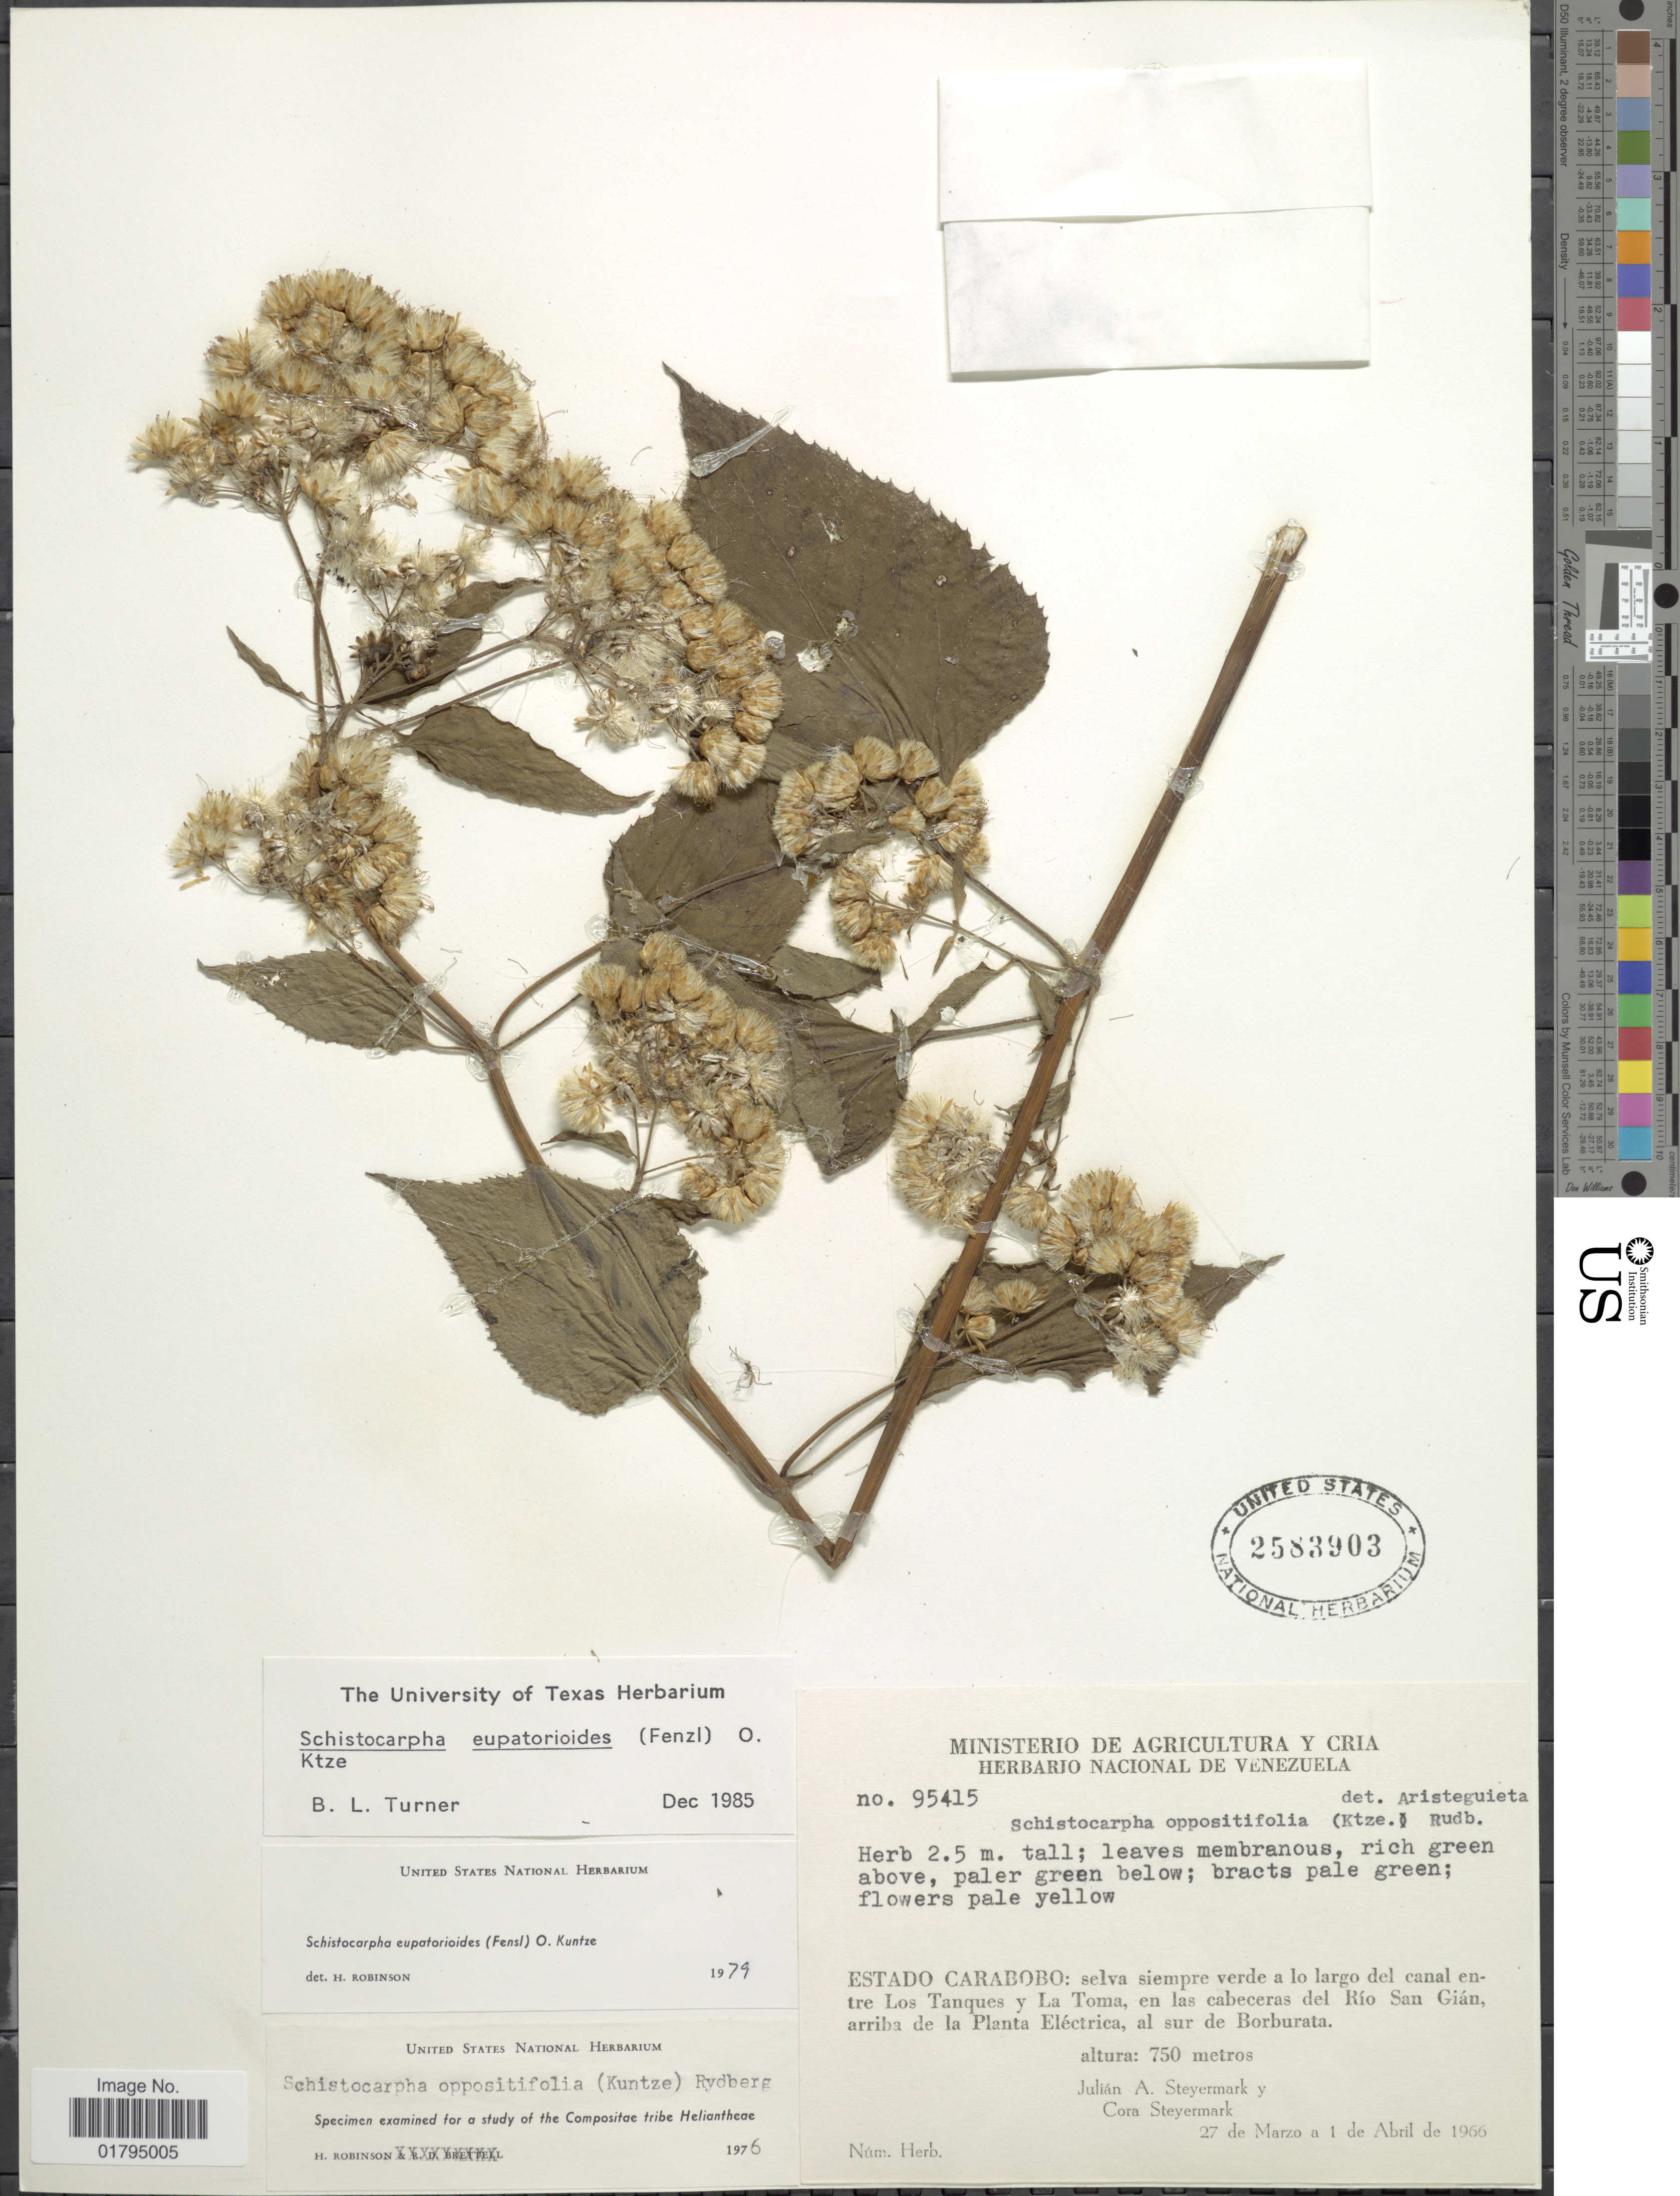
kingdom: Plantae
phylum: Tracheophyta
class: Magnoliopsida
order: Asterales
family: Asteraceae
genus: Schistocarpha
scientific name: Schistocarpha eupatorioides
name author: (Fenzl) Kuntze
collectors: J. Steyermark & C. Steyermark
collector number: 95415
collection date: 1966-03-27/1966-04-01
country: Venezuela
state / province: Carabobo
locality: Selva siempre verde a lo largo del canal entre Los Tanques y La Toma, en las cabeceras del Rio San Gian arriba de la Planta Electrica, al sur de Borburata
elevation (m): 750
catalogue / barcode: US 2583903